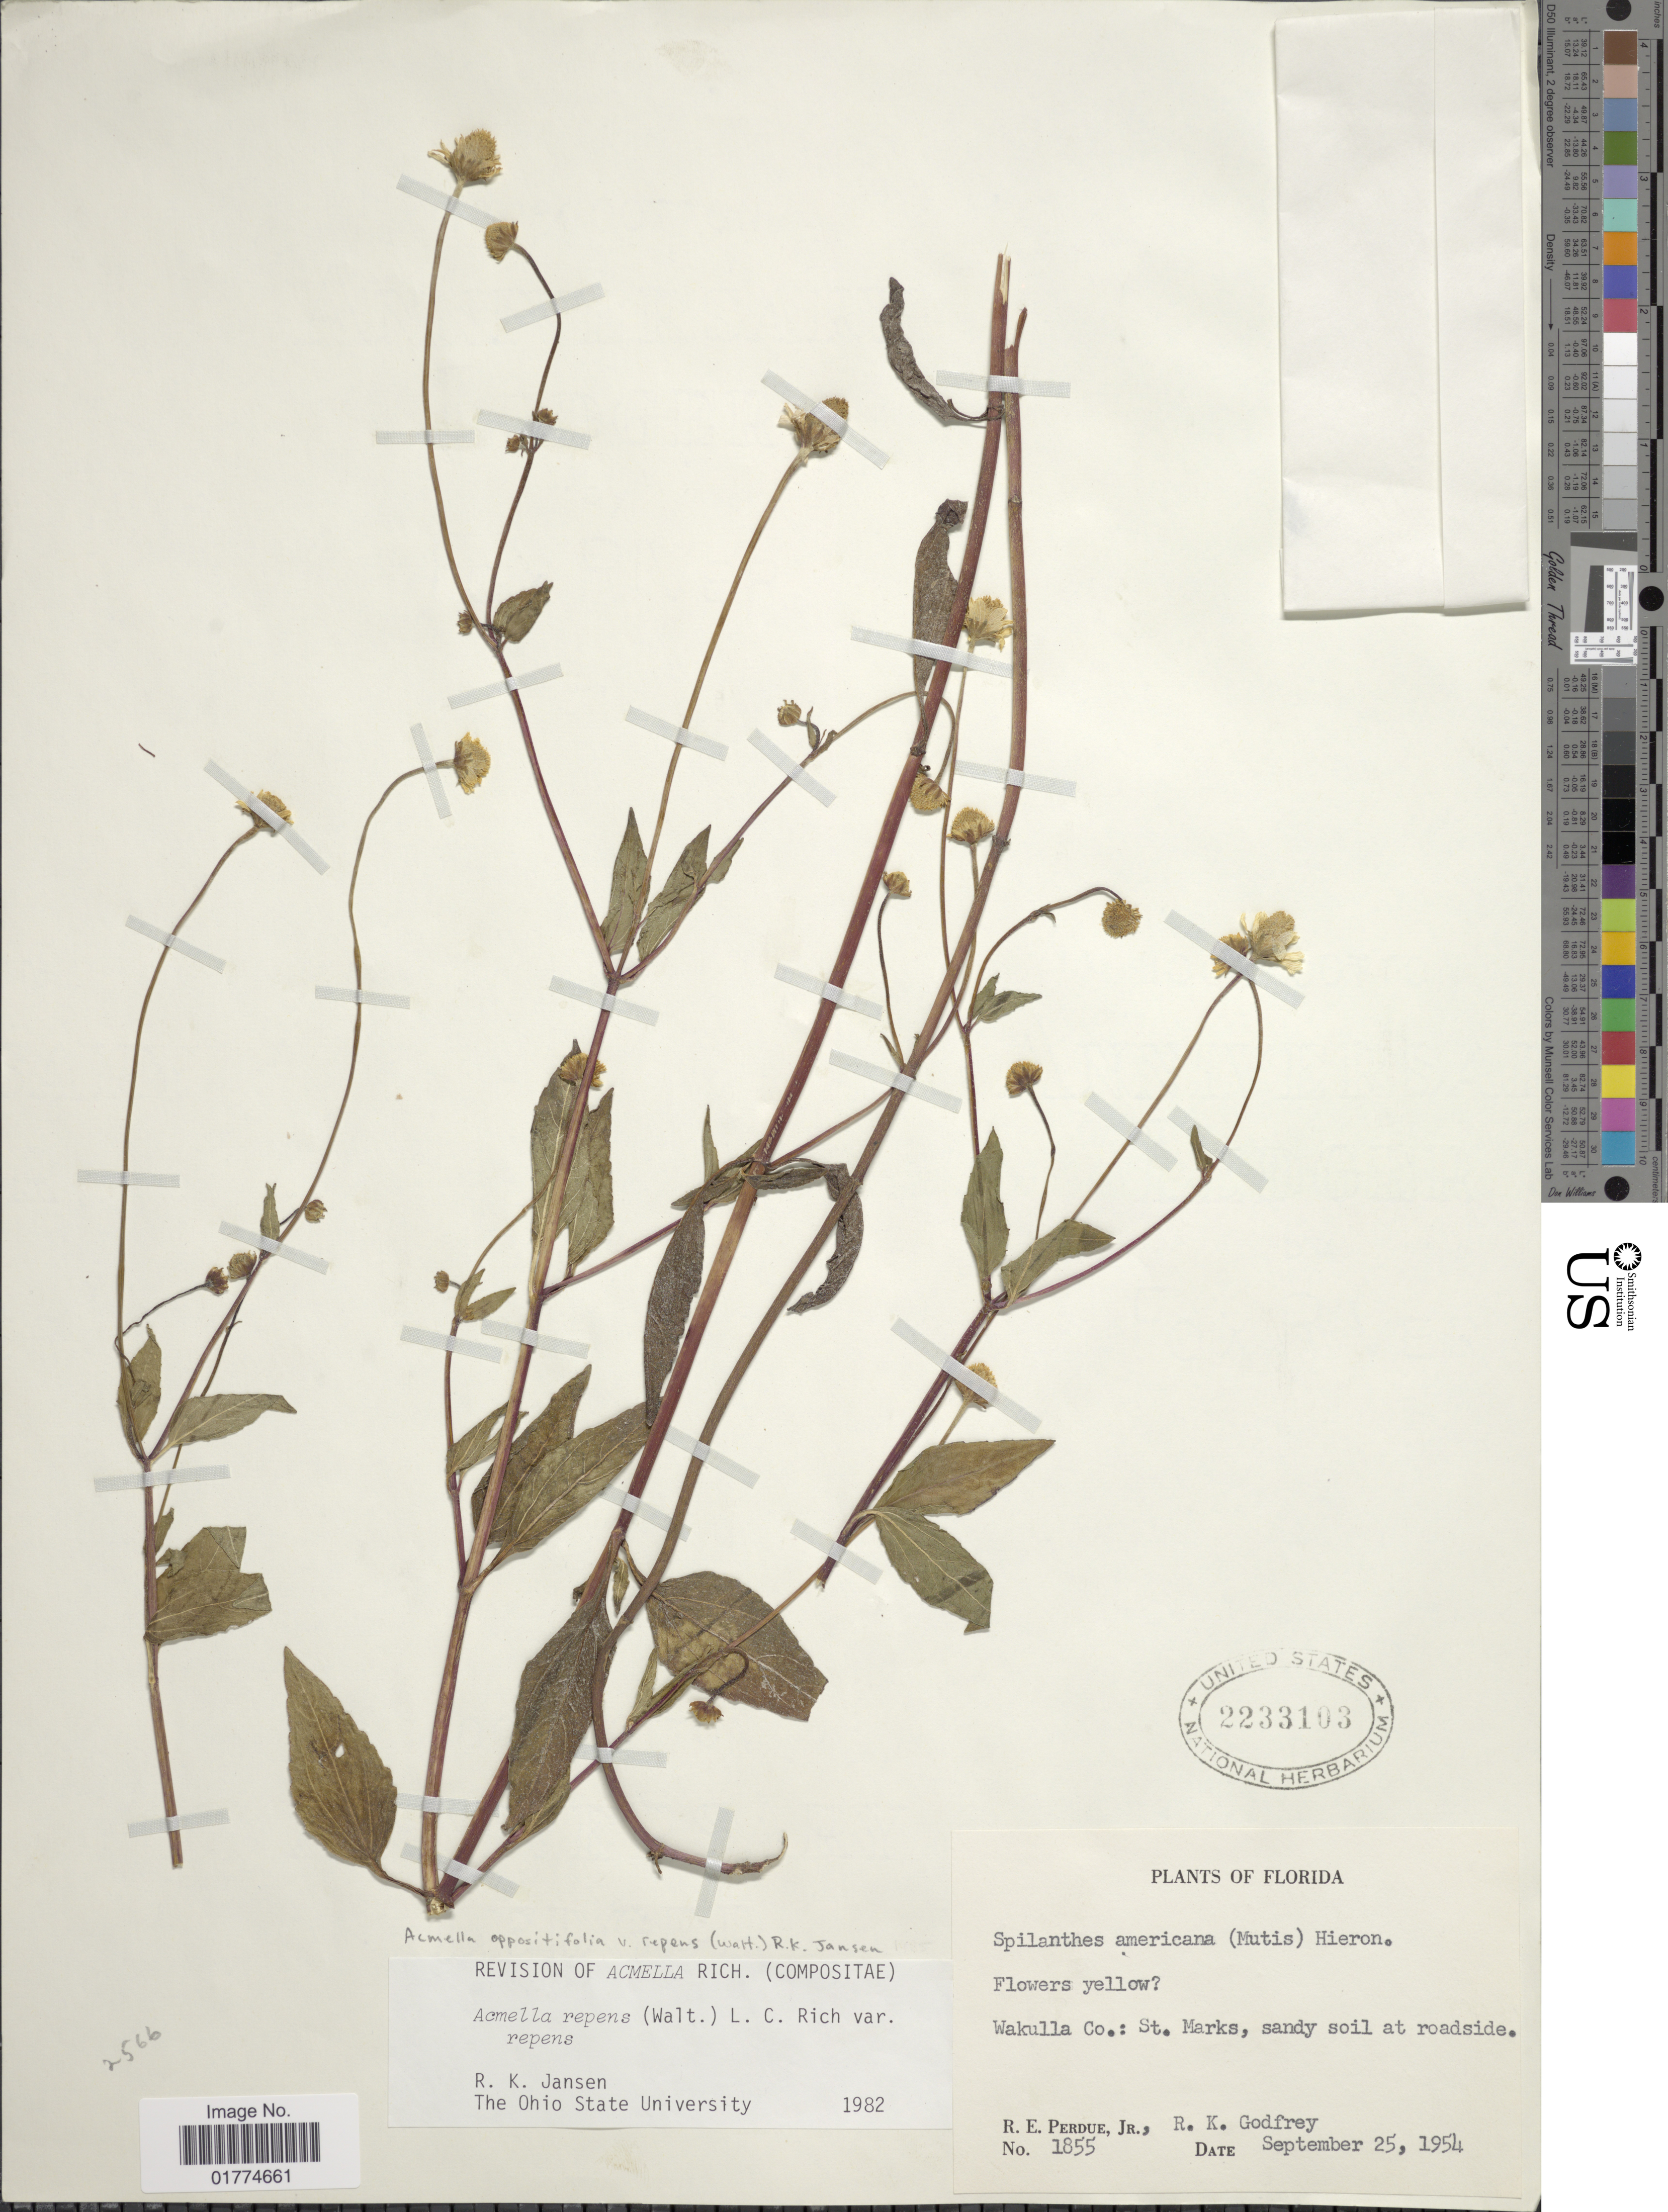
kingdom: Plantae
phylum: Tracheophyta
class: Magnoliopsida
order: Asterales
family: Asteraceae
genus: Acmella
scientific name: Acmella oppositifolia var. repens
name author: (Walter) R.K. Jansen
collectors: R. E. Perdue & R. K. Godfrey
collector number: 1855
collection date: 1954-09-25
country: United States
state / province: Florida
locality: Wakulla Co.: St. Marks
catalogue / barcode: US 2233103